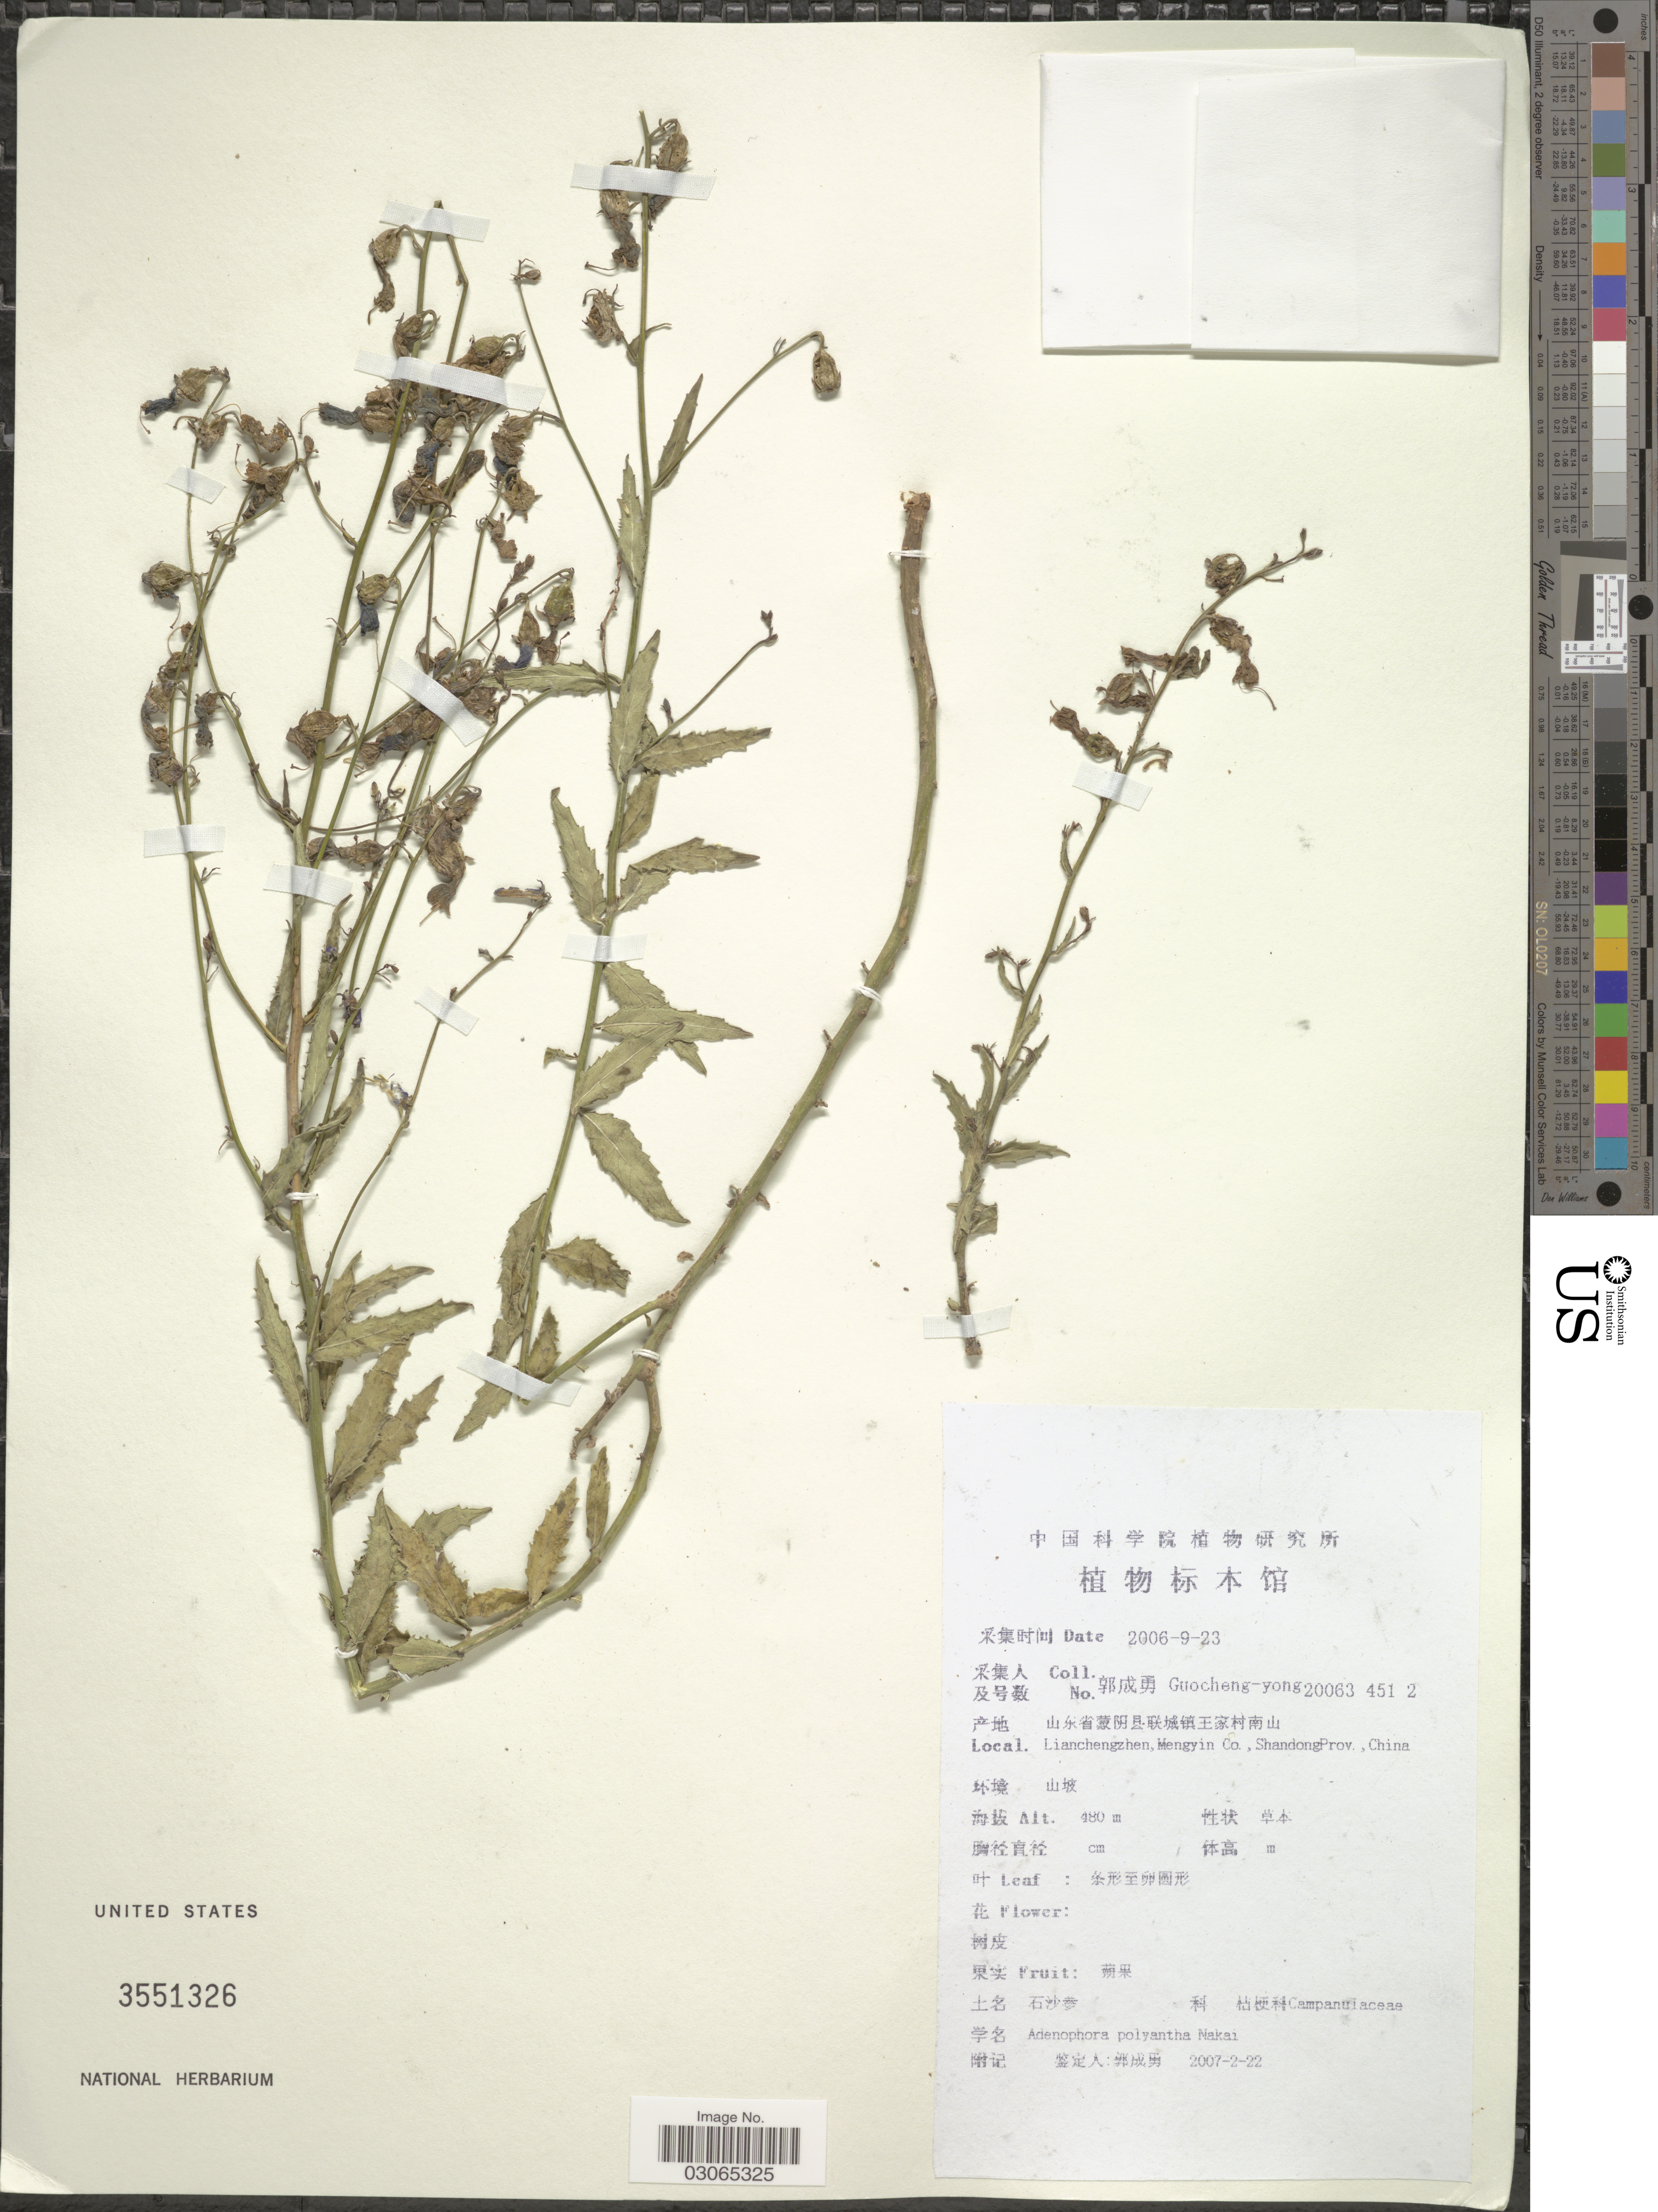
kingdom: Plantae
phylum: Tracheophyta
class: Magnoliopsida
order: Asterales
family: Campanulaceae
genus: Adenophora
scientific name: Adenophora polyantha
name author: Nakai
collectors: Guo cheng-yong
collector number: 20063 451 2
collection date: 2006-09-23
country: China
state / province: Shandong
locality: Lianchengzhen, Mengyin Co.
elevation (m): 480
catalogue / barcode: US 3551326